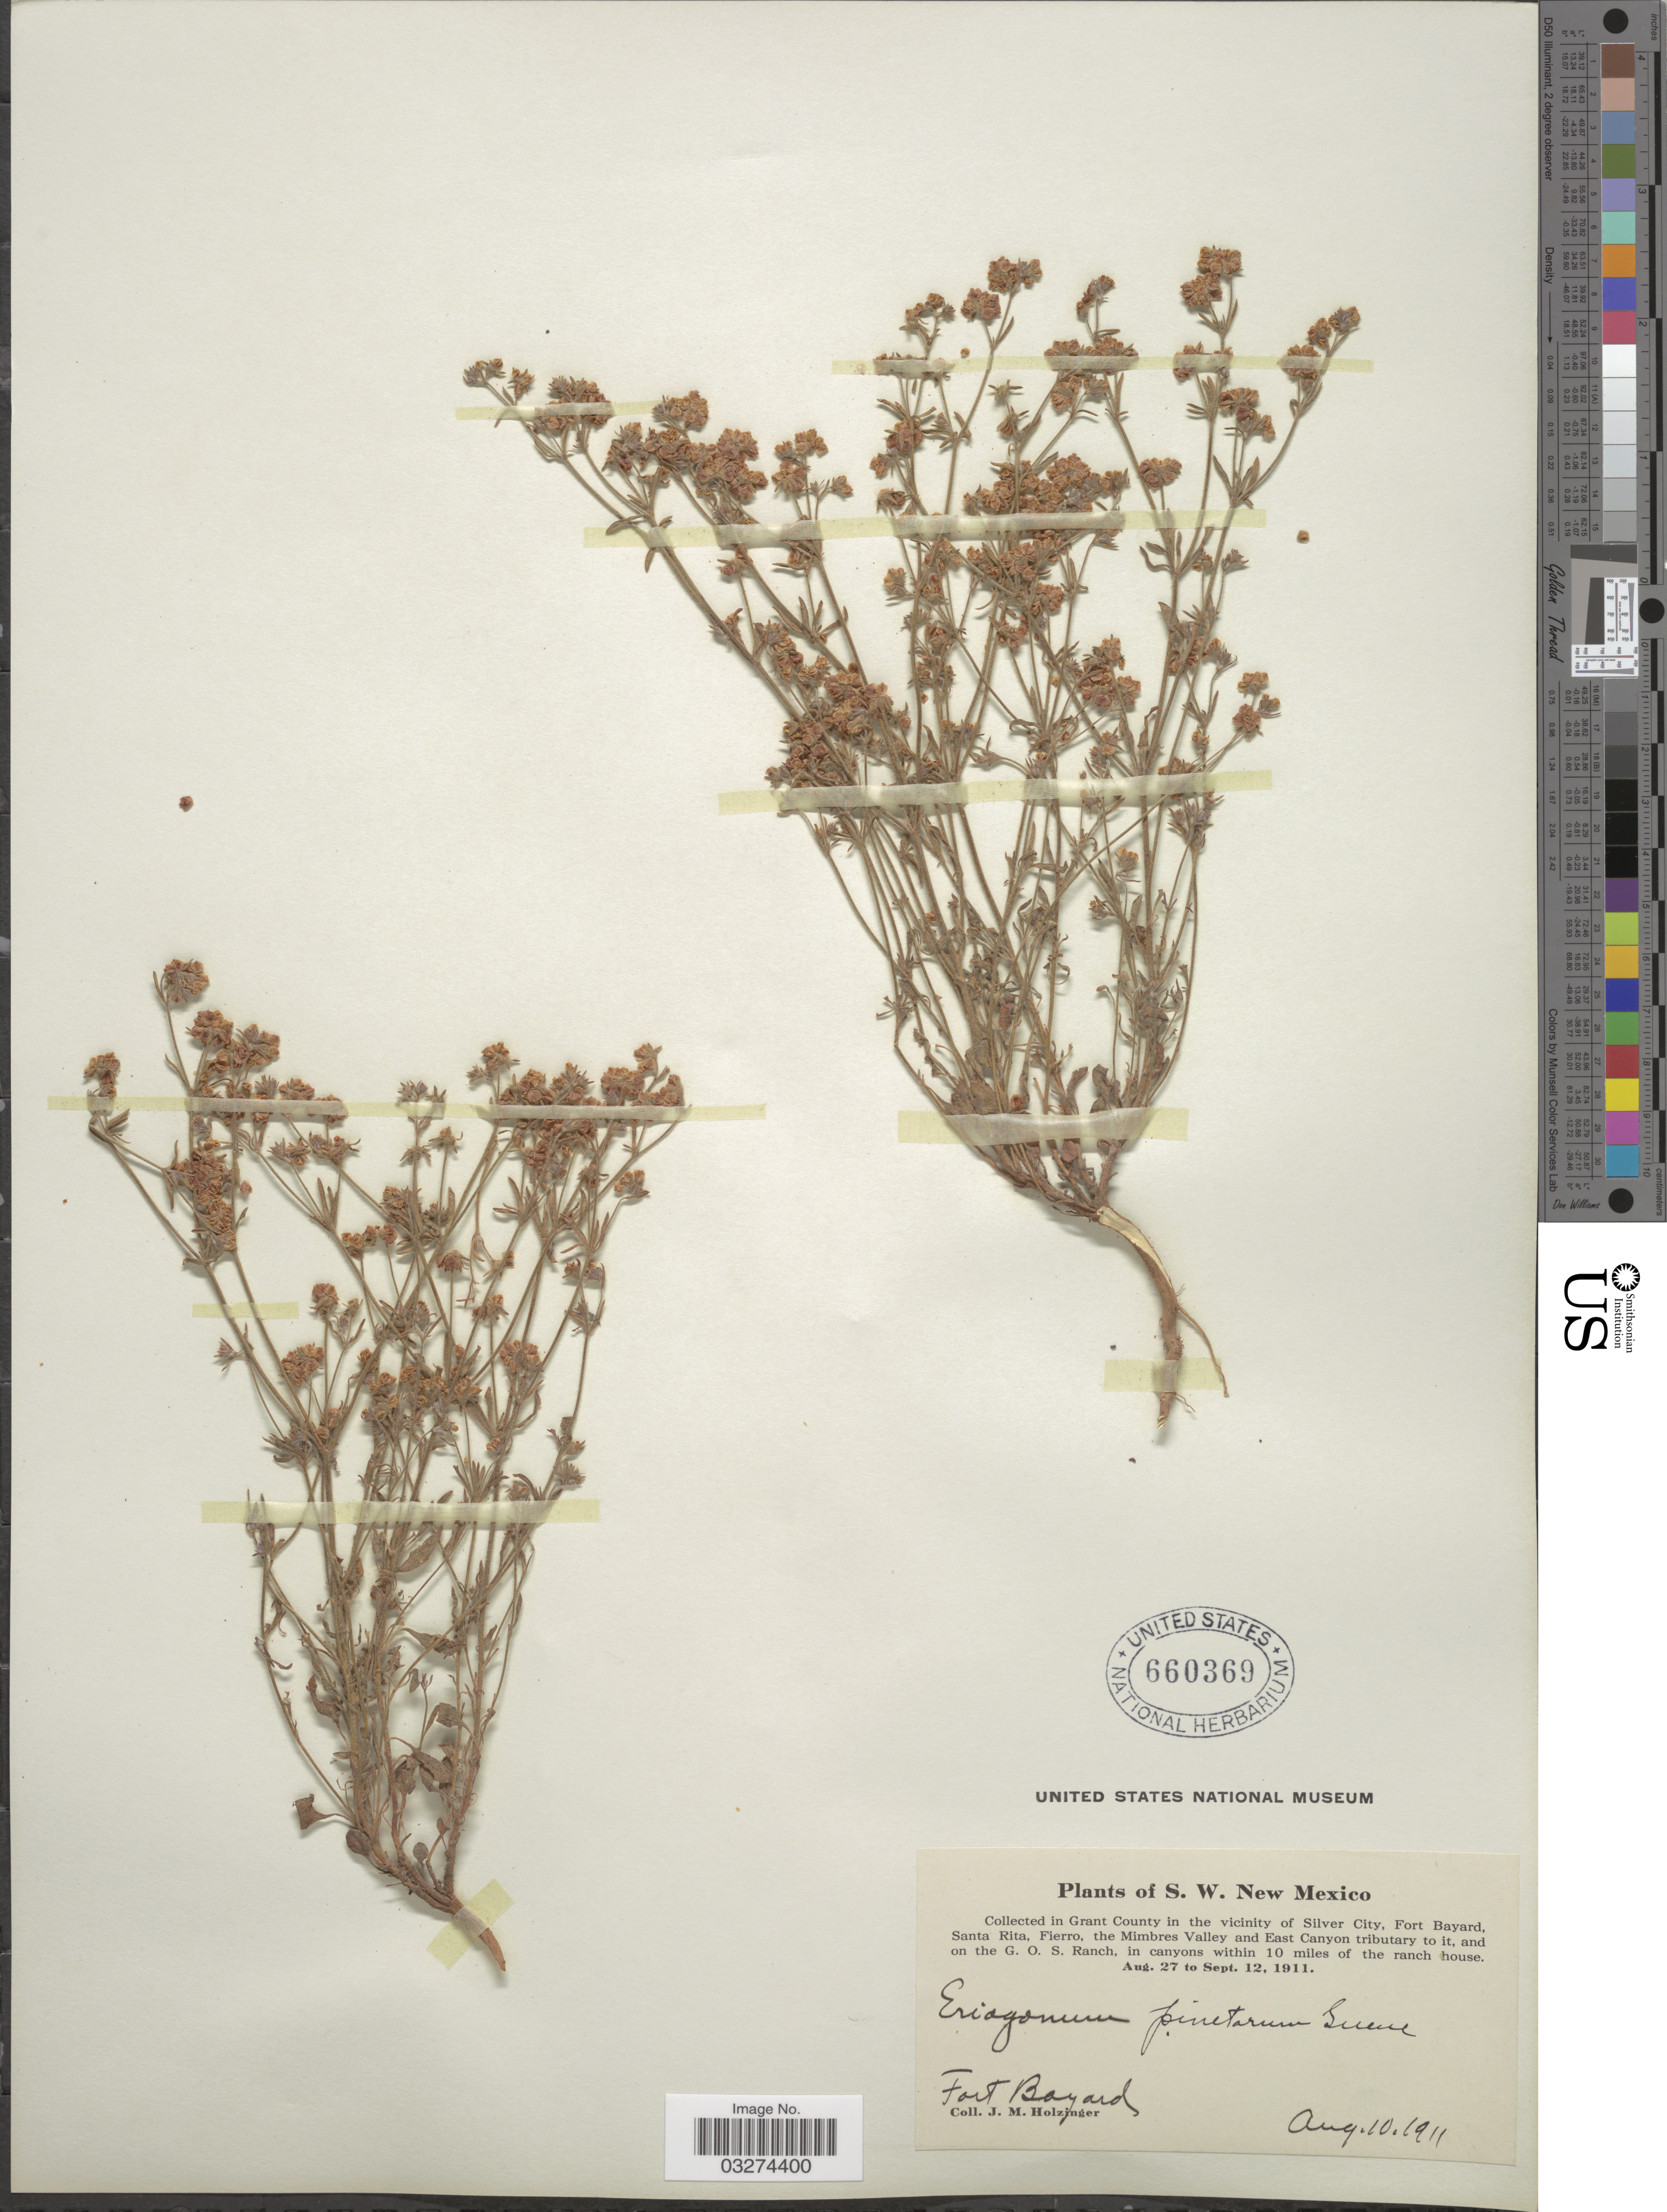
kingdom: Plantae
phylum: Tracheophyta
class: Magnoliopsida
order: Caryophyllales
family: Polygonaceae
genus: Eriogonum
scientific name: Eriogonum abertianum var. ruberrimum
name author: (Gand.) Gand.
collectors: J. M. Holzinger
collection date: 1911-08-10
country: United States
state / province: New Mexico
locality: S.W. New Mexico, Grant County in the vicinity of Silver City, Fort Bayard, Santa Rita, Fierro, the Mimbres Valley and East Canyon tributary to it, and on the G.O.S. Ranch, in canyons within 10 miles of the ranch house, Fort Bayard.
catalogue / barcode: US 660369